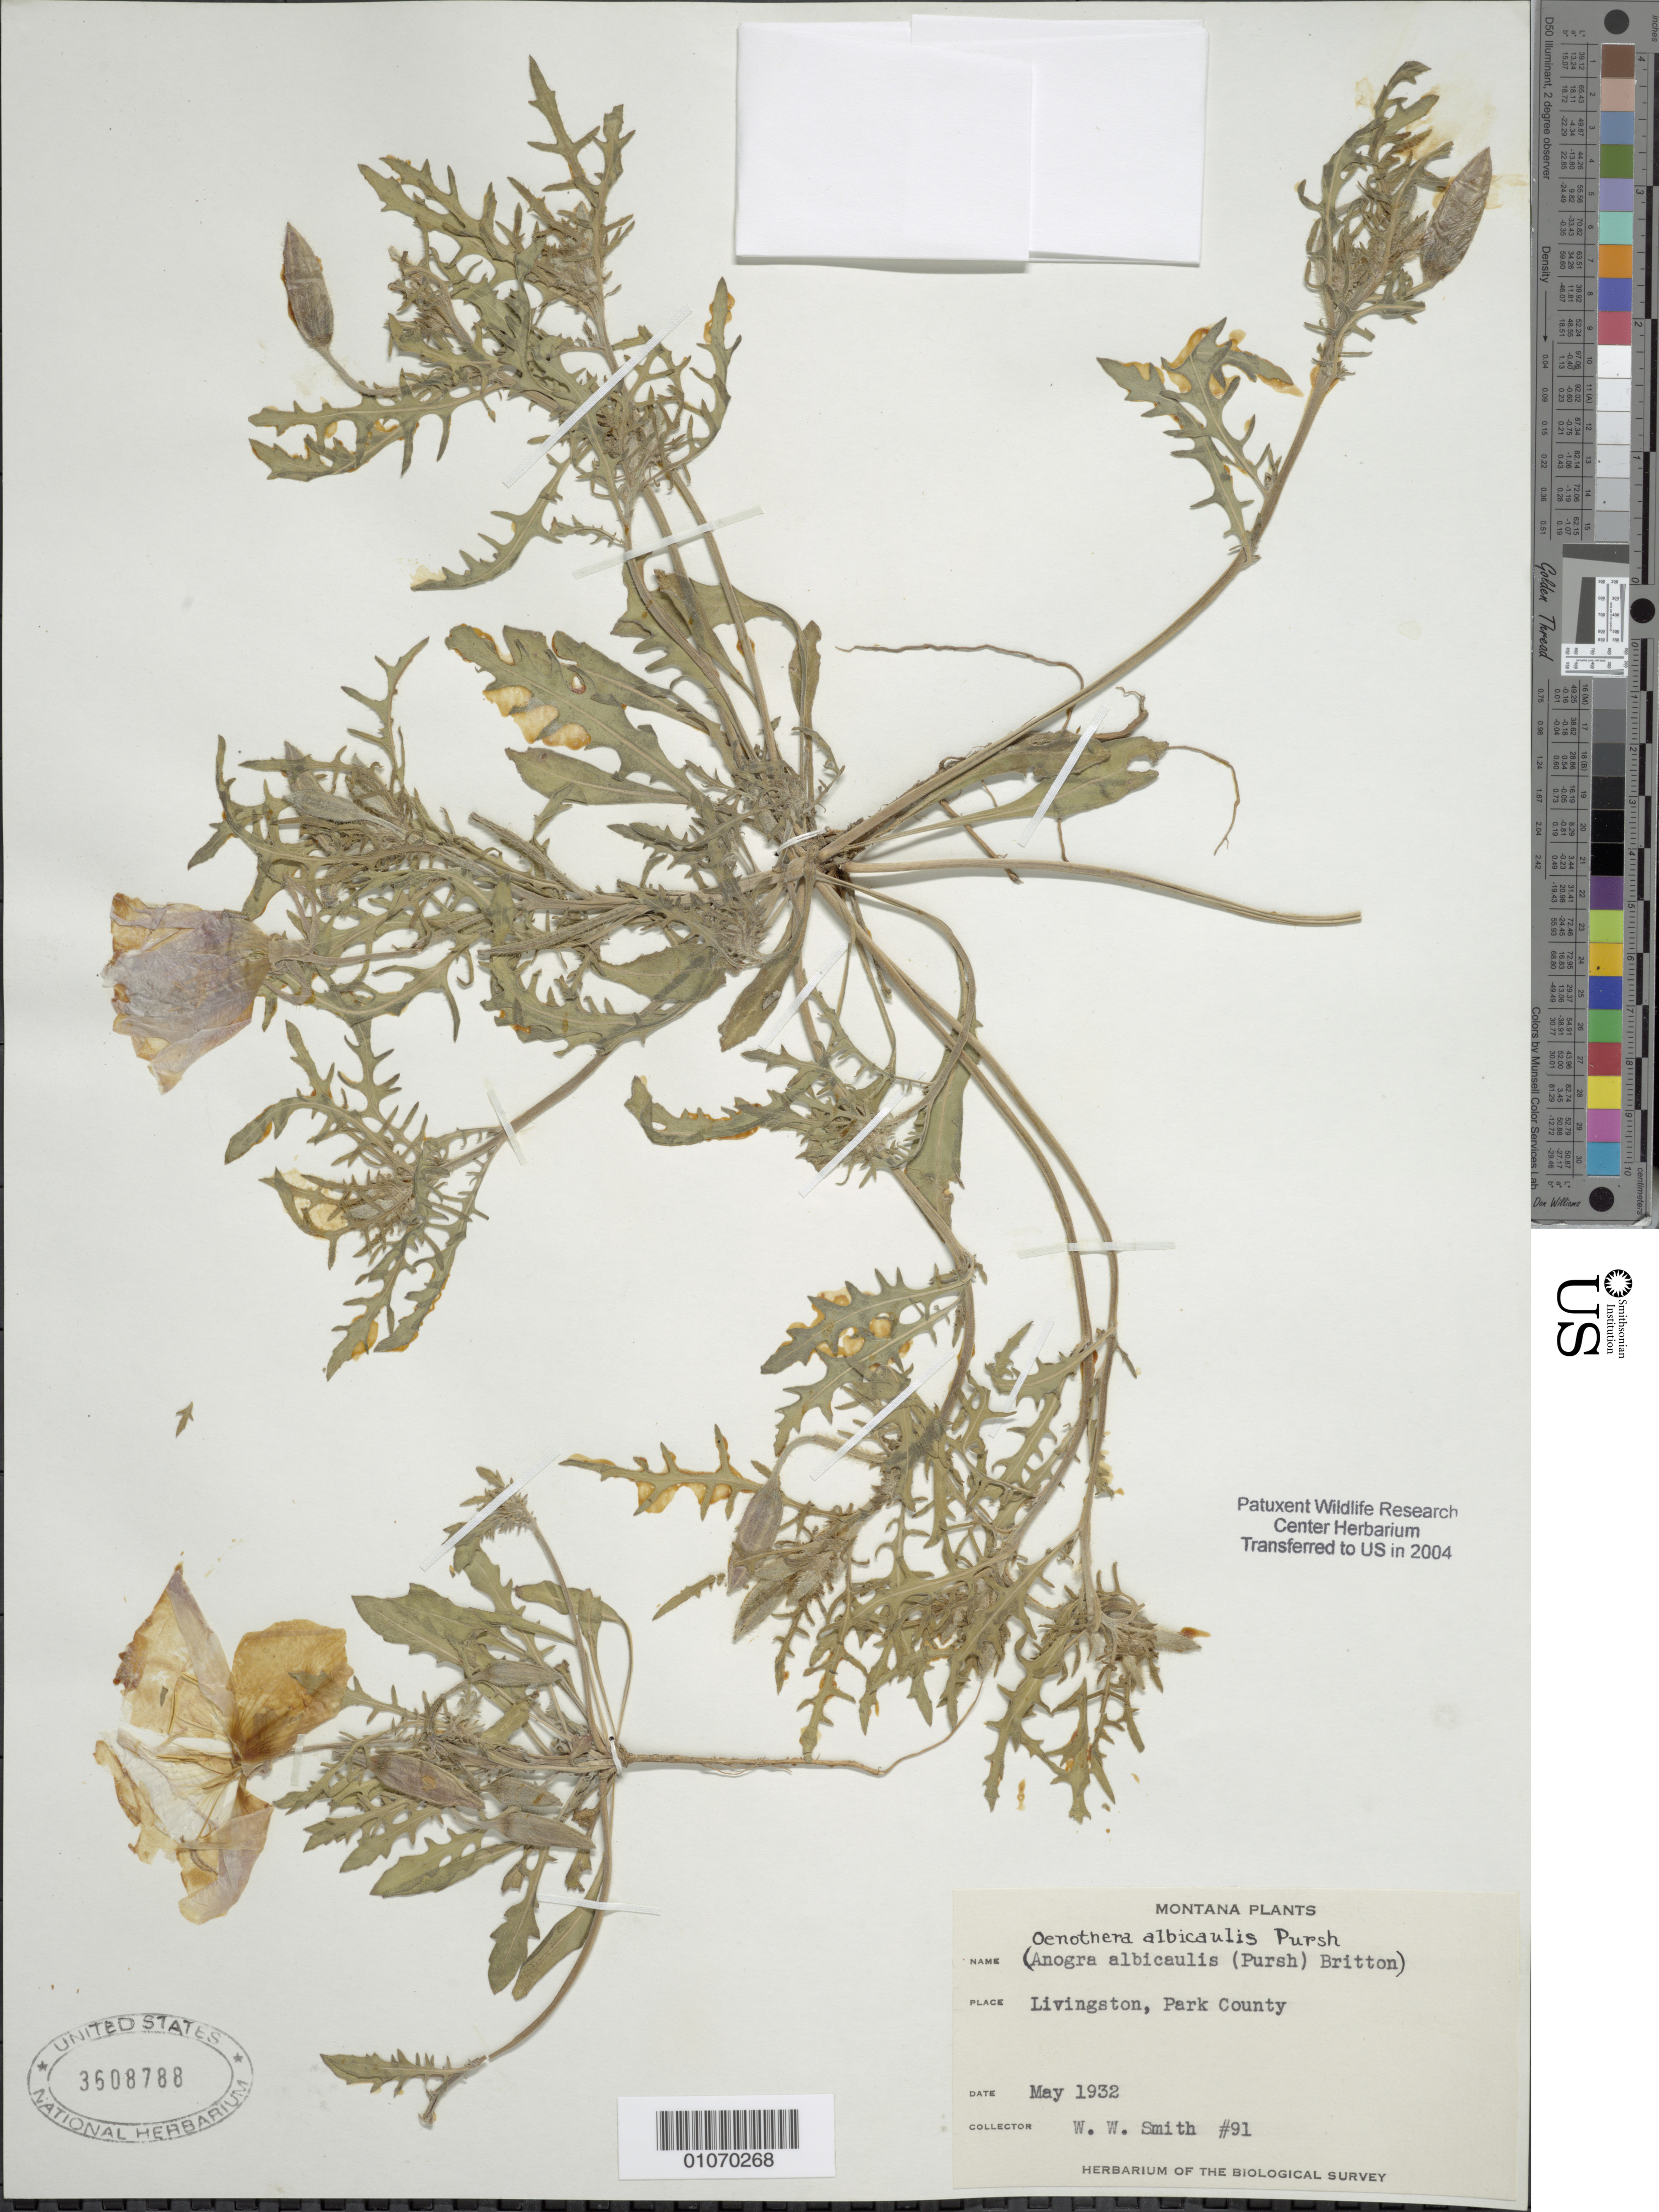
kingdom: Plantae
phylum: Tracheophyta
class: Magnoliopsida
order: Myrtales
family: Onagraceae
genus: Oenothera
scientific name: Oenothera albicaulis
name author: Pursh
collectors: W. W. Smith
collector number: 91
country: United States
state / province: Montana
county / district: Park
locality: Livingston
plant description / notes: Collector W.W. Smith has duplicated coll # 91 for two different Counties in Montana. Carbon Co. BC 01070269 and Park Co. 01070268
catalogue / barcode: US 3608788